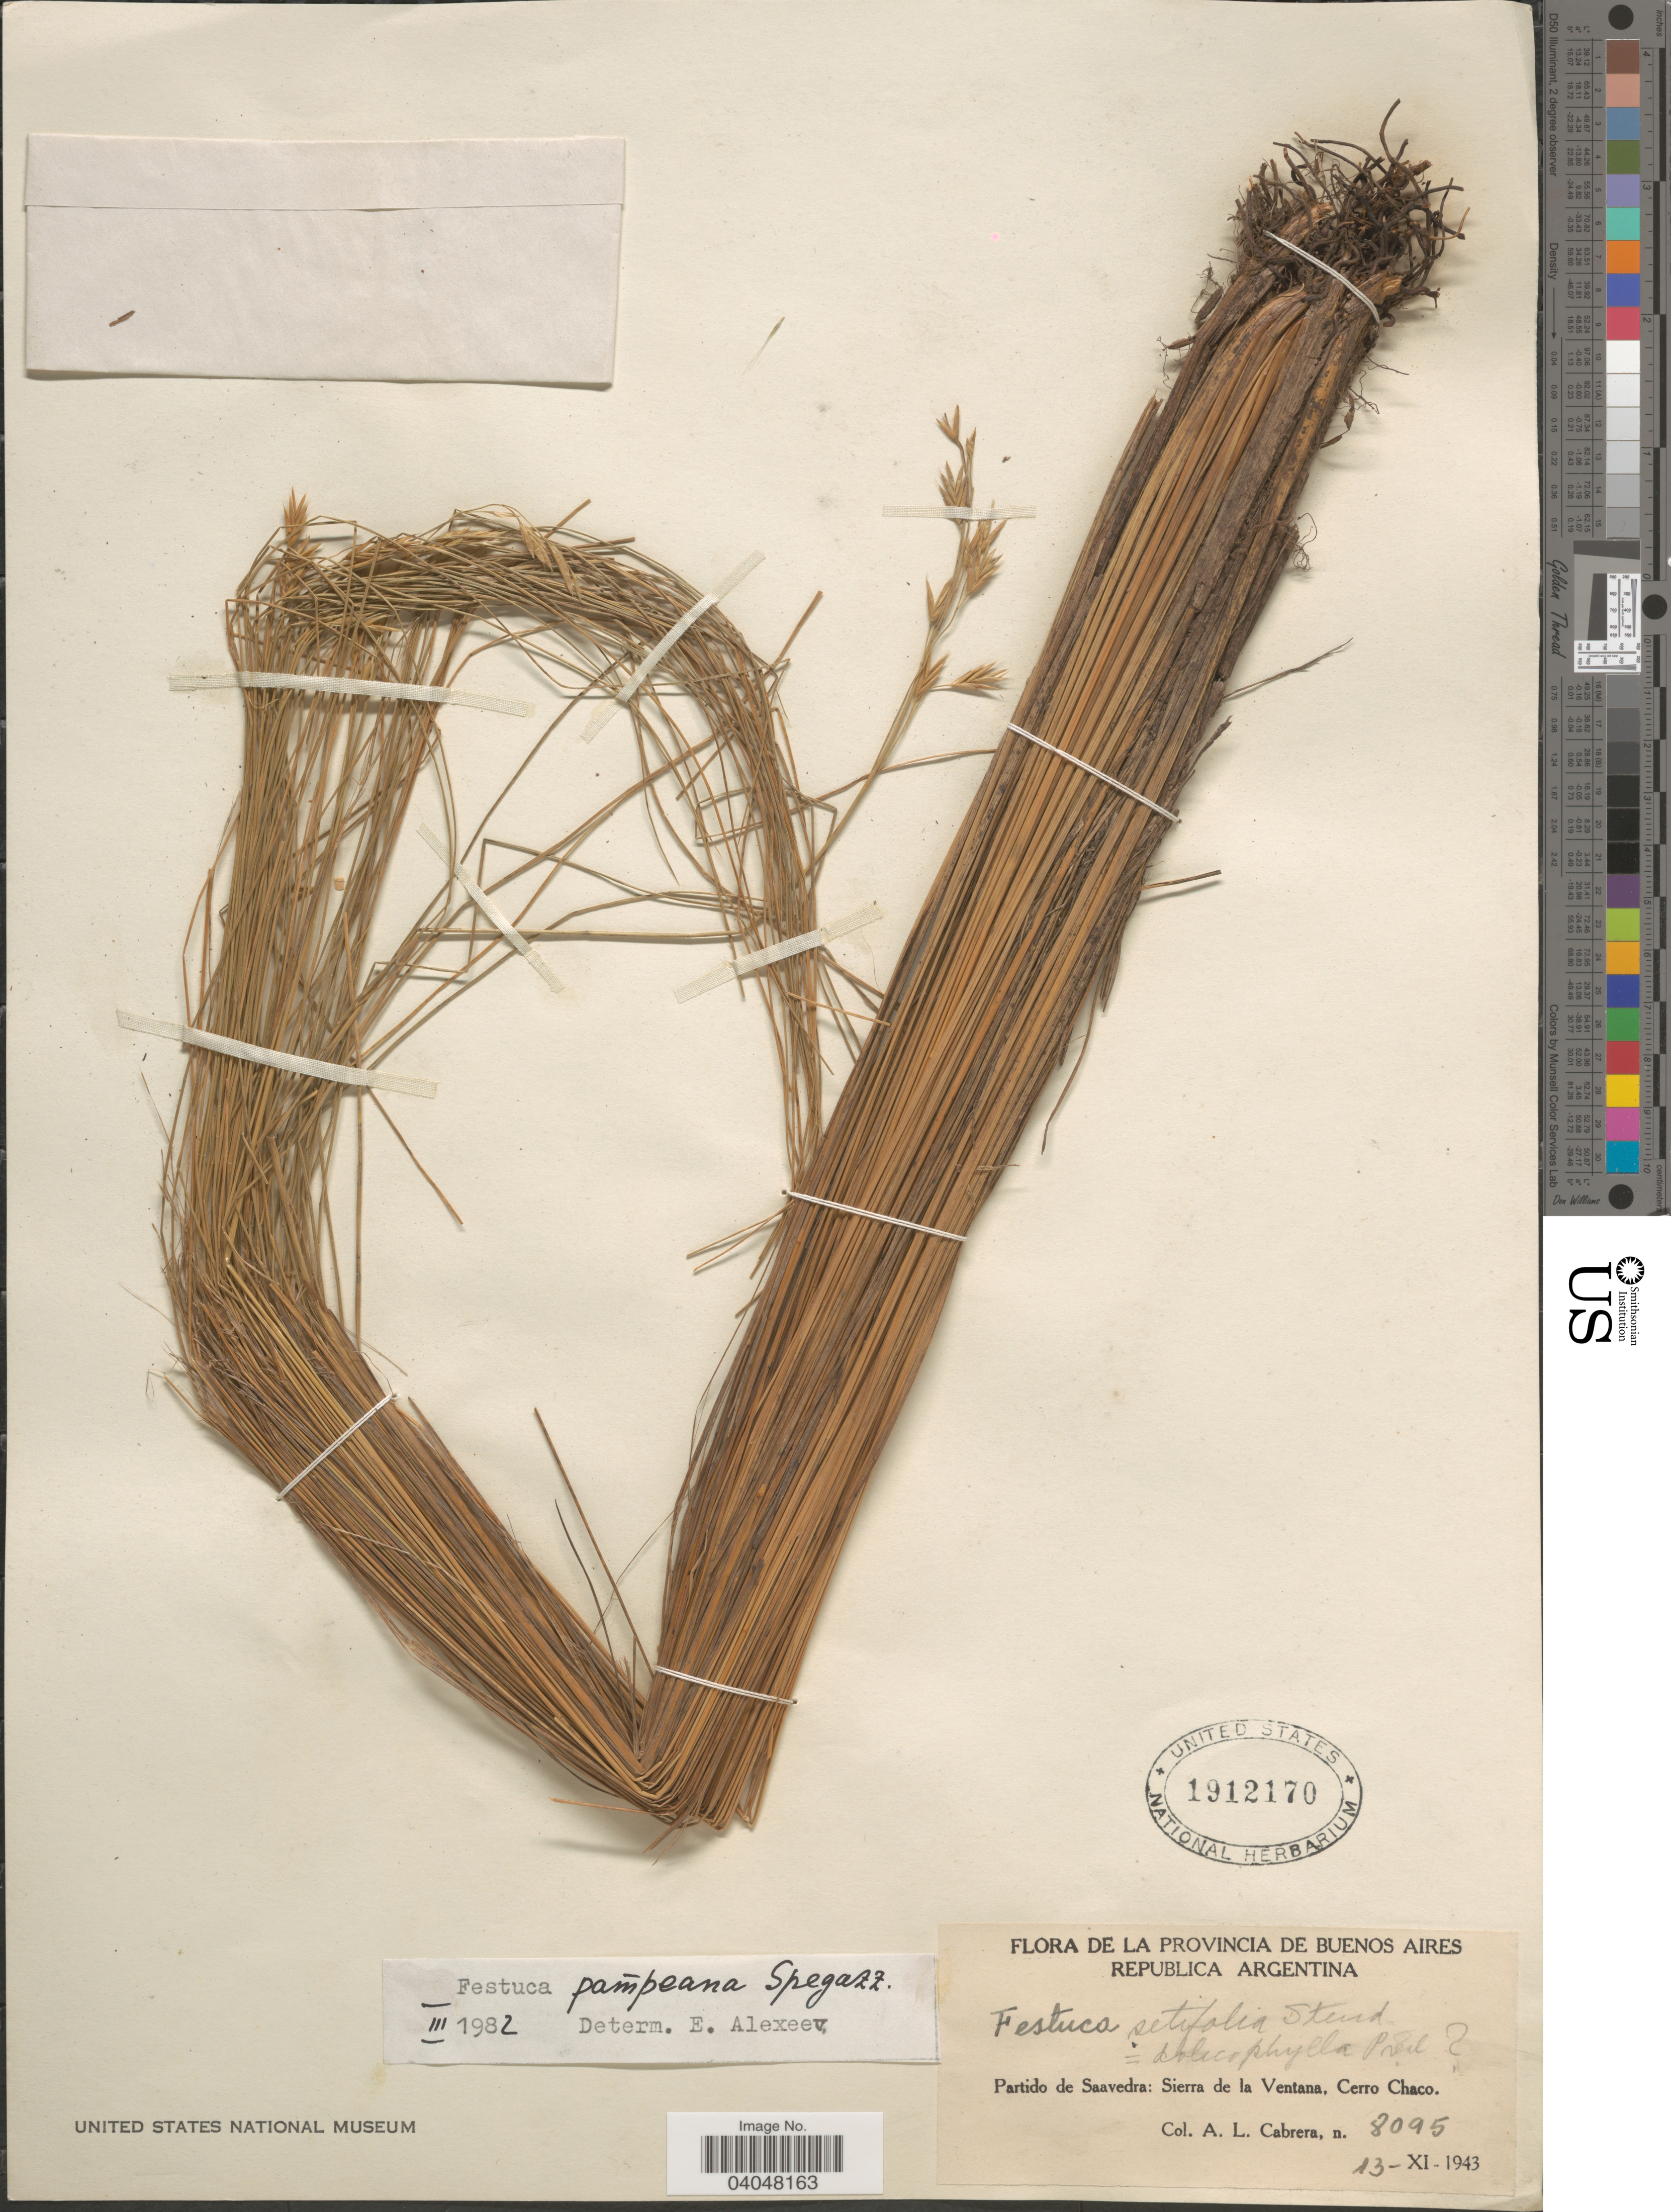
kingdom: Plantae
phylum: Tracheophyta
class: Liliopsida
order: Poales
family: Poaceae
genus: Festuca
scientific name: Festuca pampeana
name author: Speg.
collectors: A. L. Cabrera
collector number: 8095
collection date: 1943-11-13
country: Argentina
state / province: Buenos Aires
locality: Partido de Saavedra: Sierra de la Ventana, Cerro Chaco.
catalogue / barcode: US 1912170